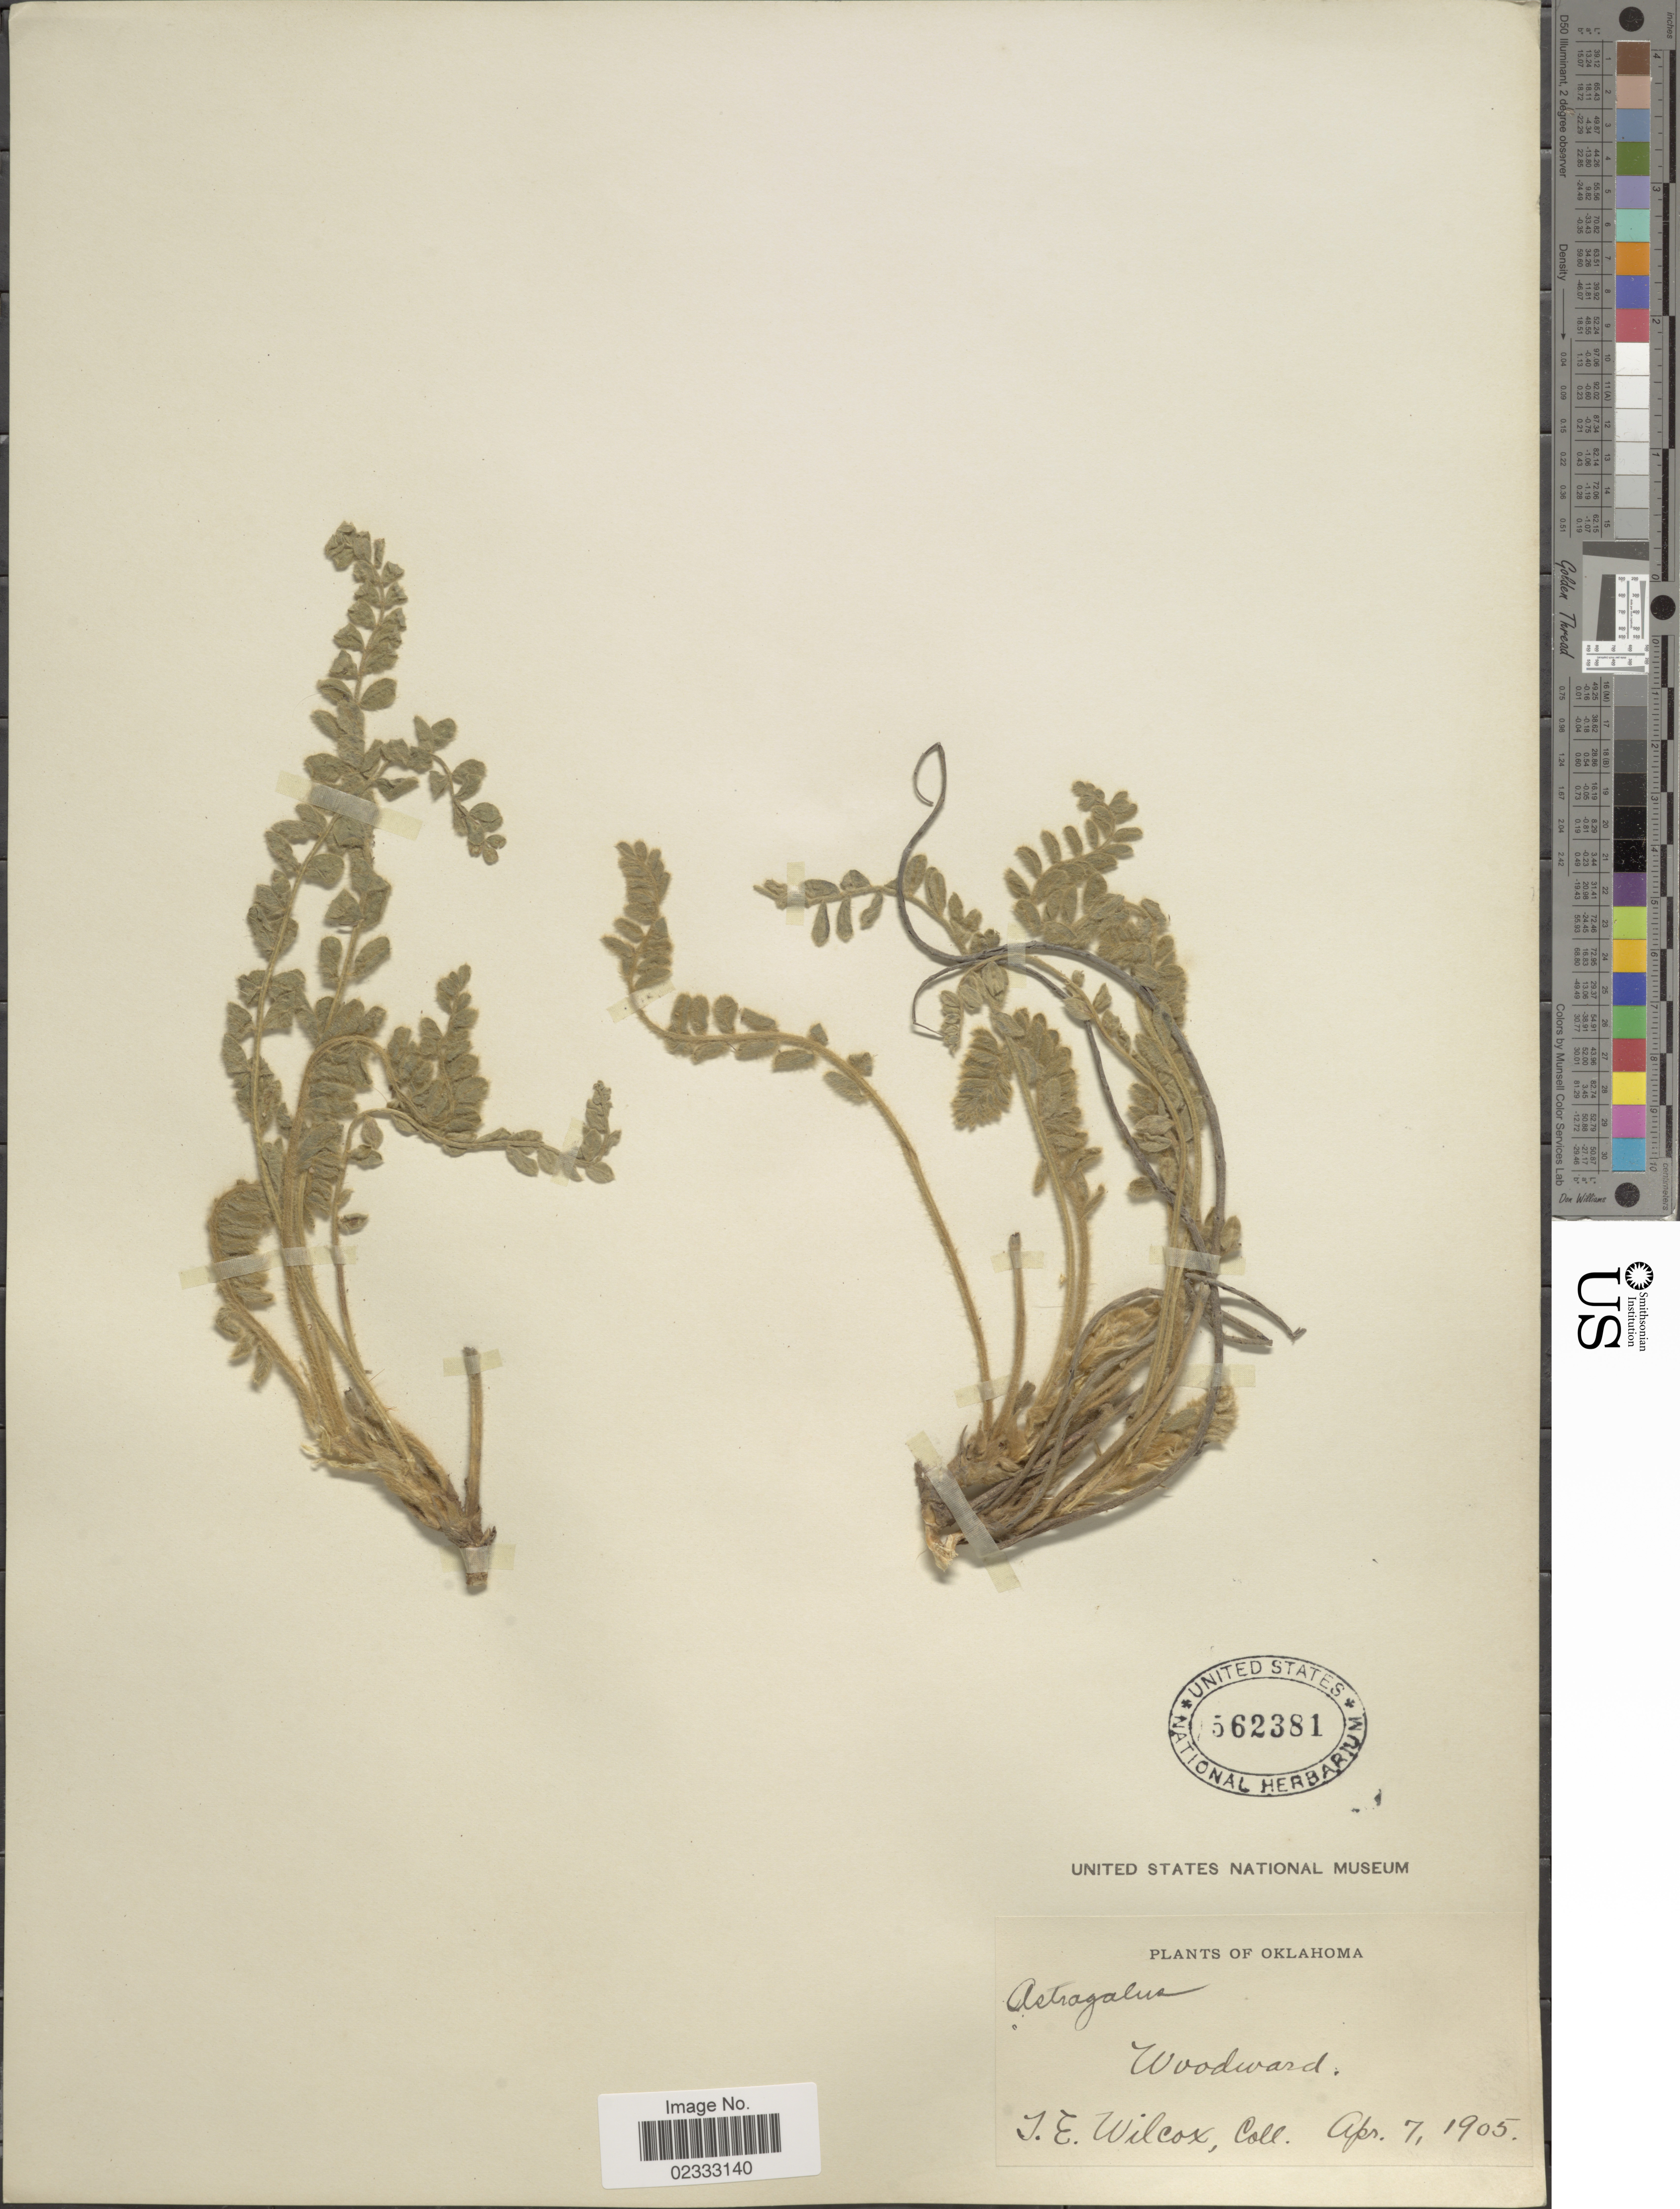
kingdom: Plantae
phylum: Tracheophyta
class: Magnoliopsida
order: Fabales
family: Fabaceae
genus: Astragalus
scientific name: Astragalus mollissimus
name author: Torr.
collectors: T. E. Wilcox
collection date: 1905-04-07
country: United States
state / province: Oklahoma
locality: Oklahoma. Woodward.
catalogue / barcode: US 562381